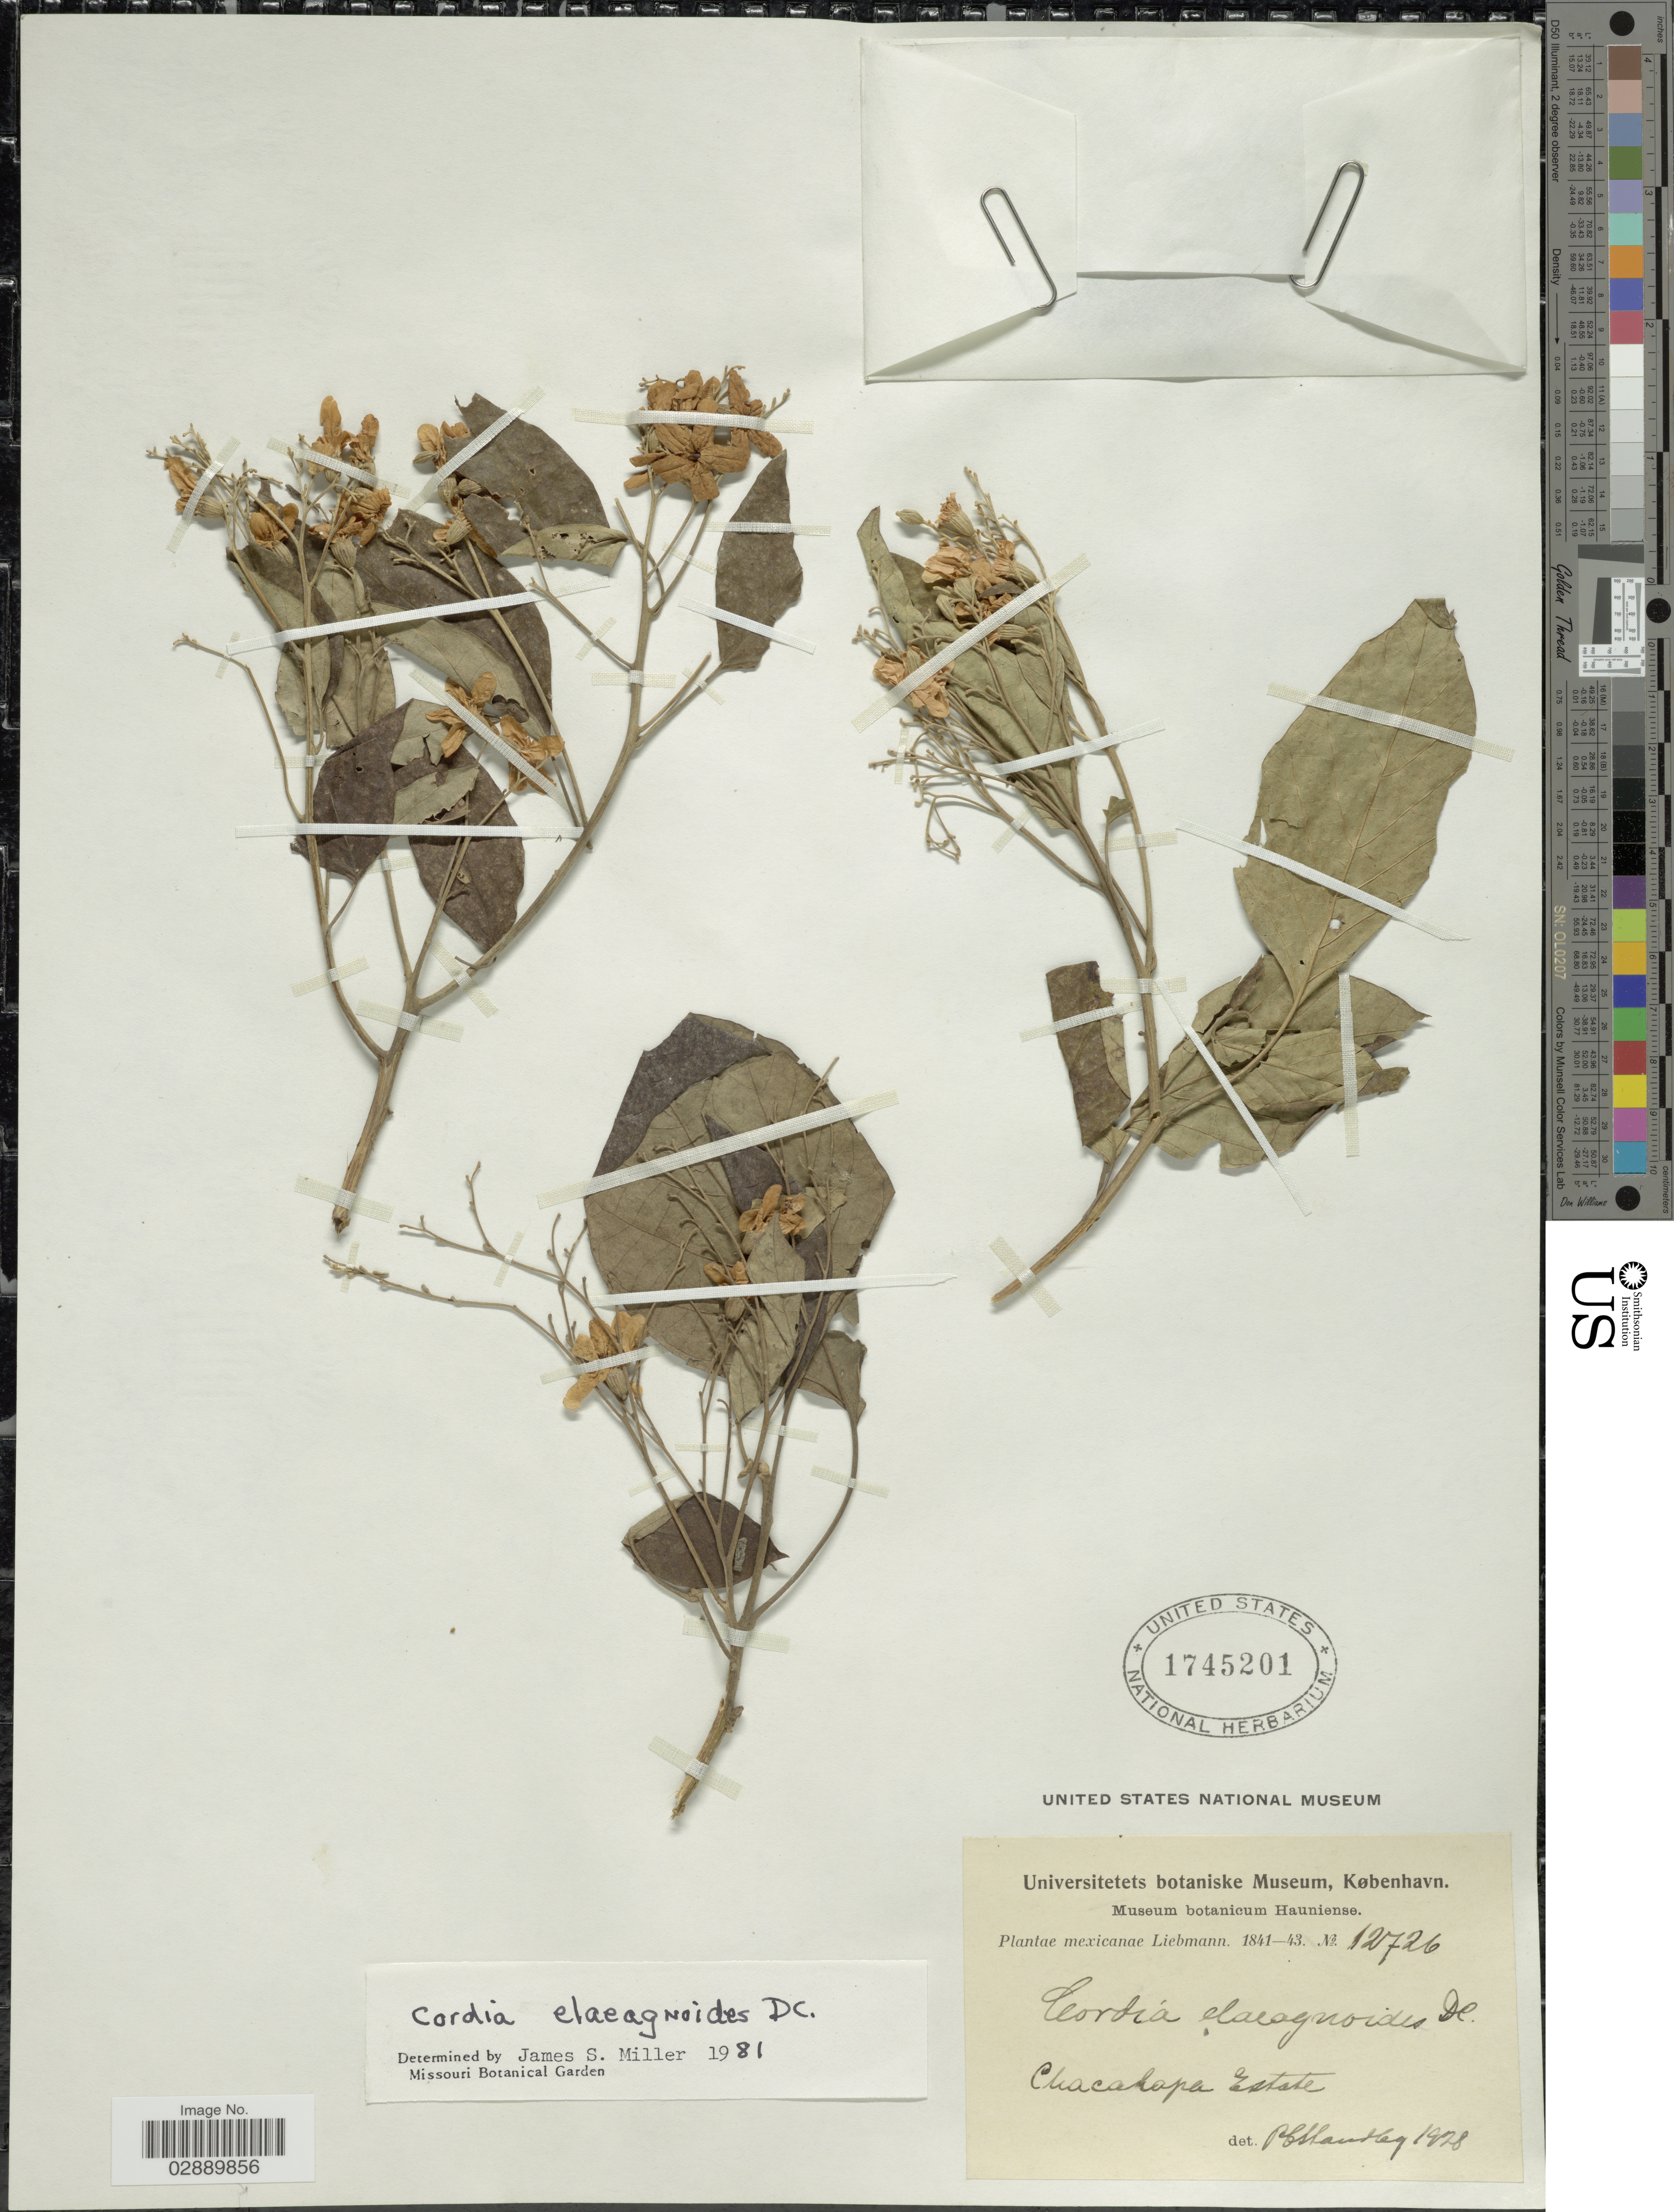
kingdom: Plantae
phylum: Tracheophyta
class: Magnoliopsida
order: Boraginales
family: Cordiaceae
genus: Cordia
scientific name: Cordia elaeagnoides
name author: A. DC.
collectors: Liebmann, --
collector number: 12726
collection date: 1841/1843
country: Mexico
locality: Chacalapa Estate.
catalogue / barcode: US 1745201